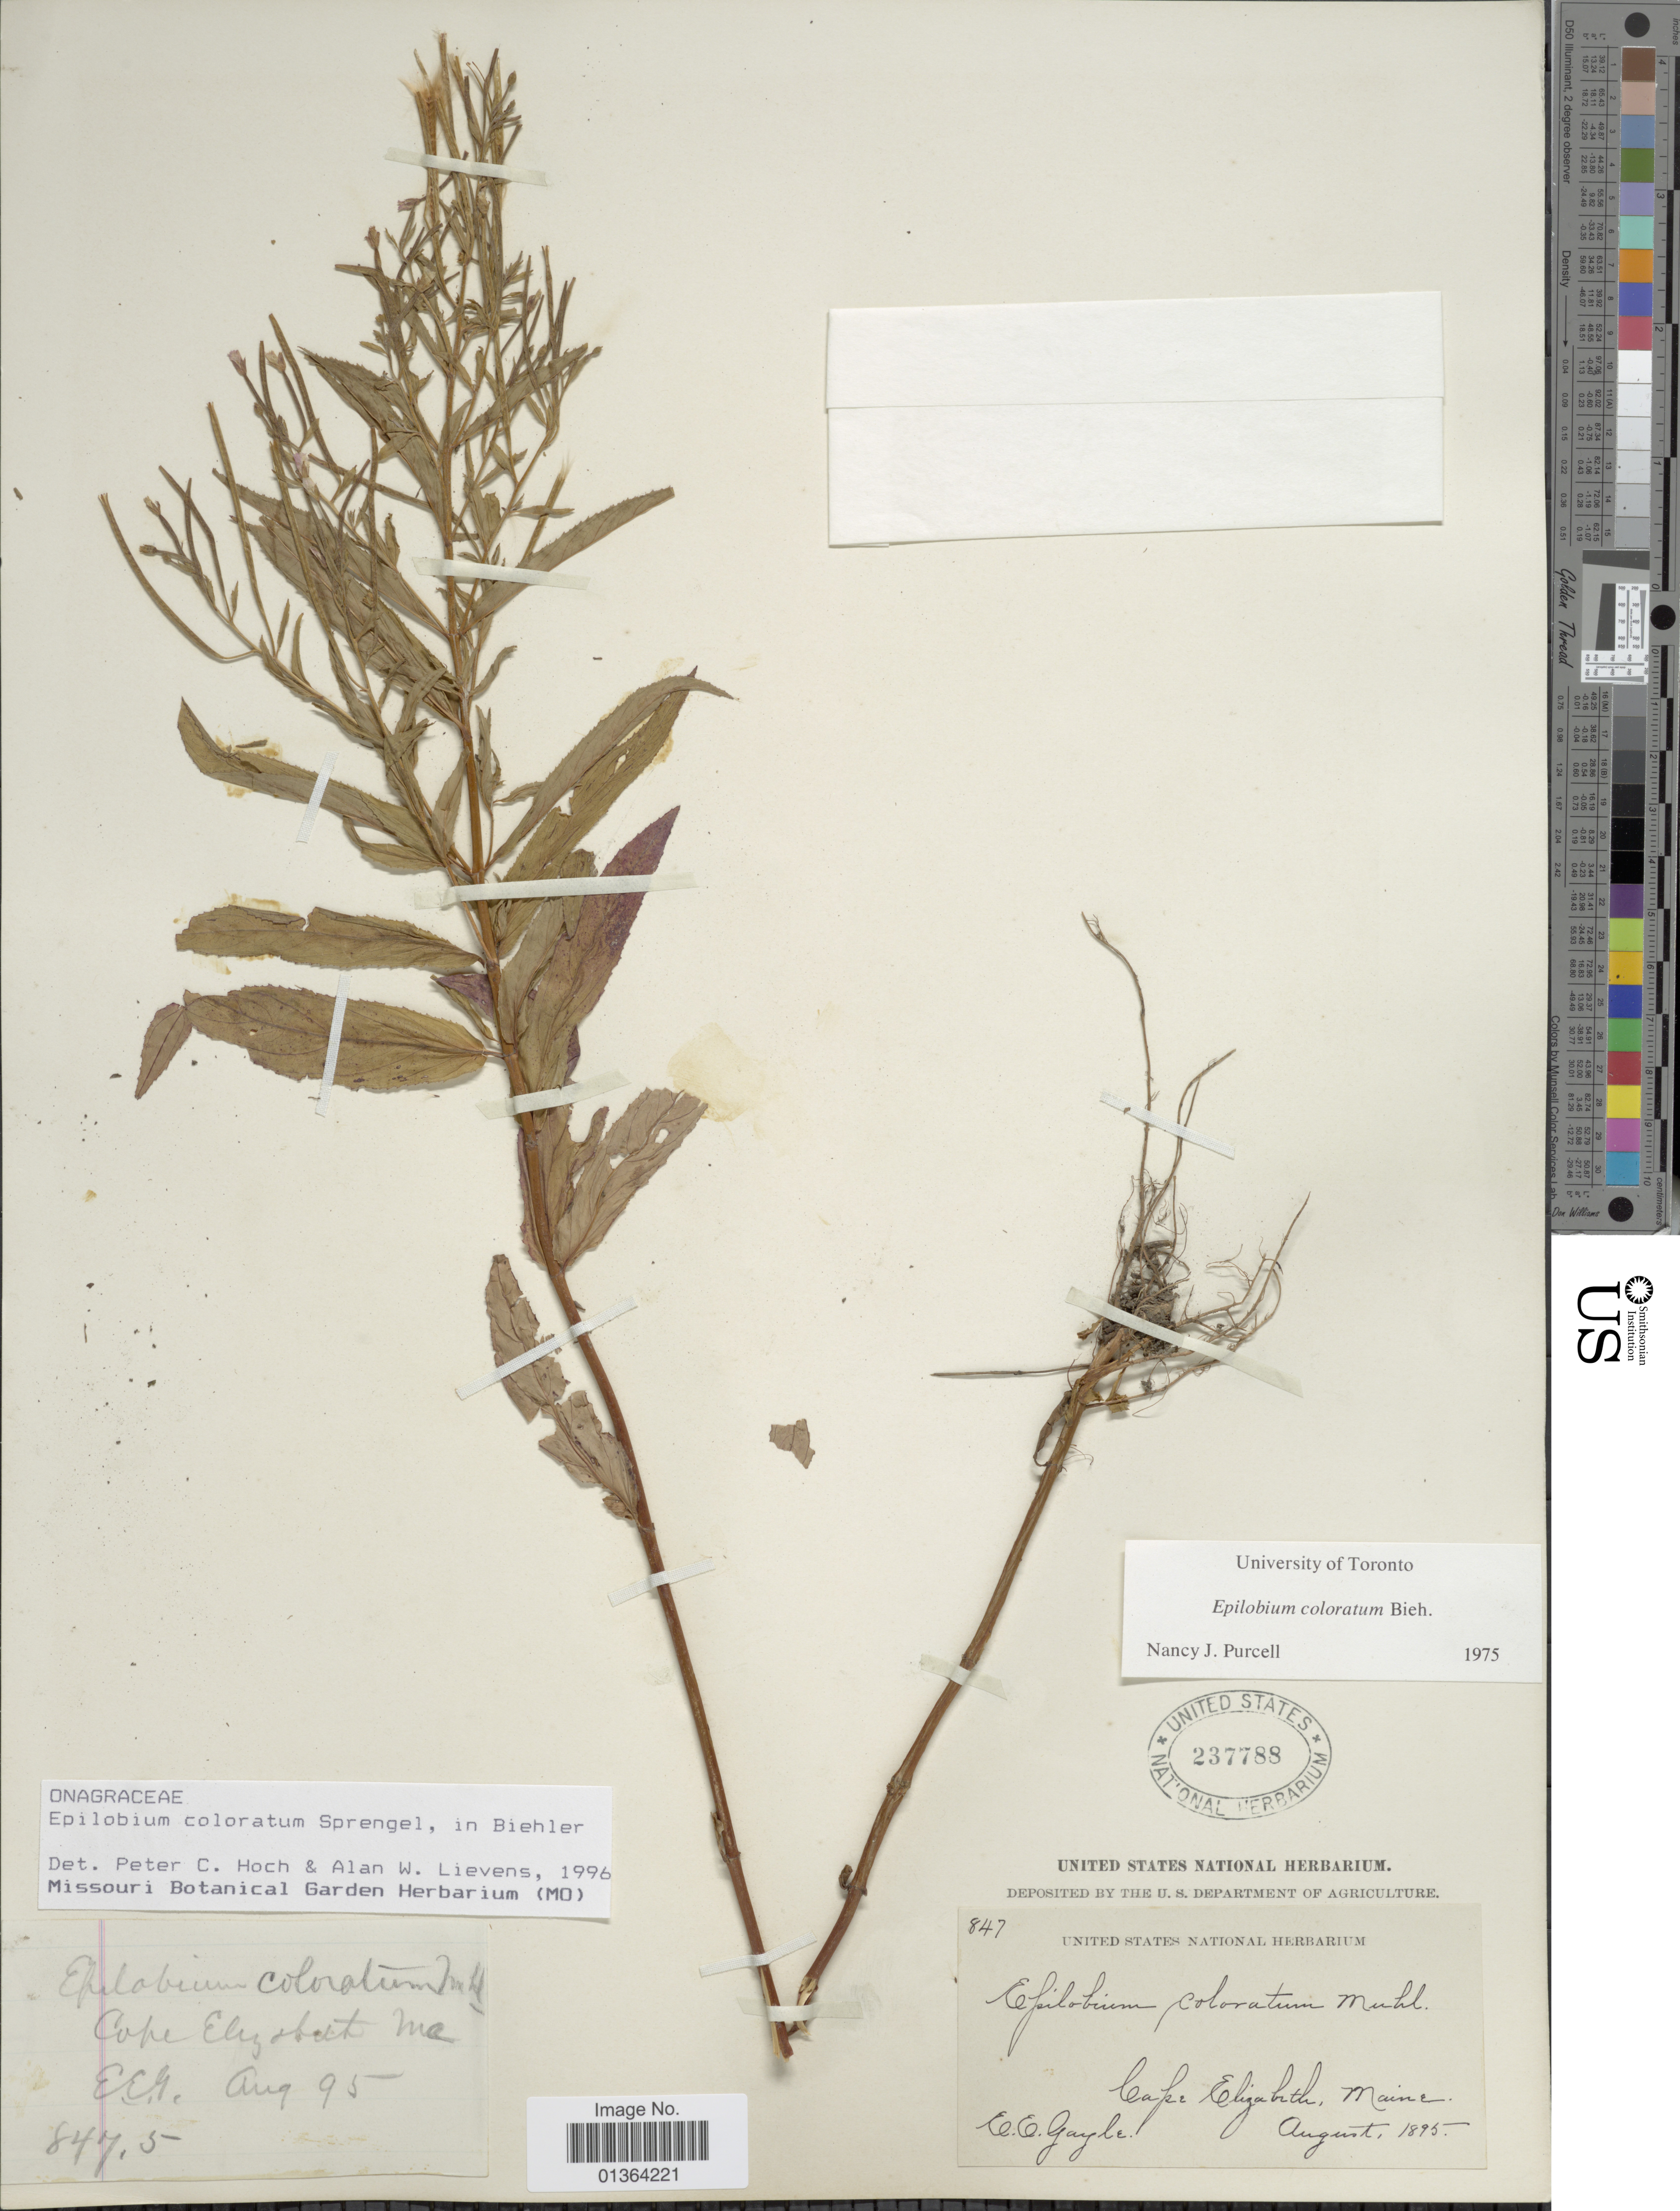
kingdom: Plantae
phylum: Tracheophyta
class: Magnoliopsida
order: Myrtales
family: Onagraceae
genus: Epilobium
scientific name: Epilobium coloratum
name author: Biehler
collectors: E. Gayle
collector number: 847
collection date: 1895-08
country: United States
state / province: Maine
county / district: Cumberland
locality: Cape Elizabeth.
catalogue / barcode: US 237788